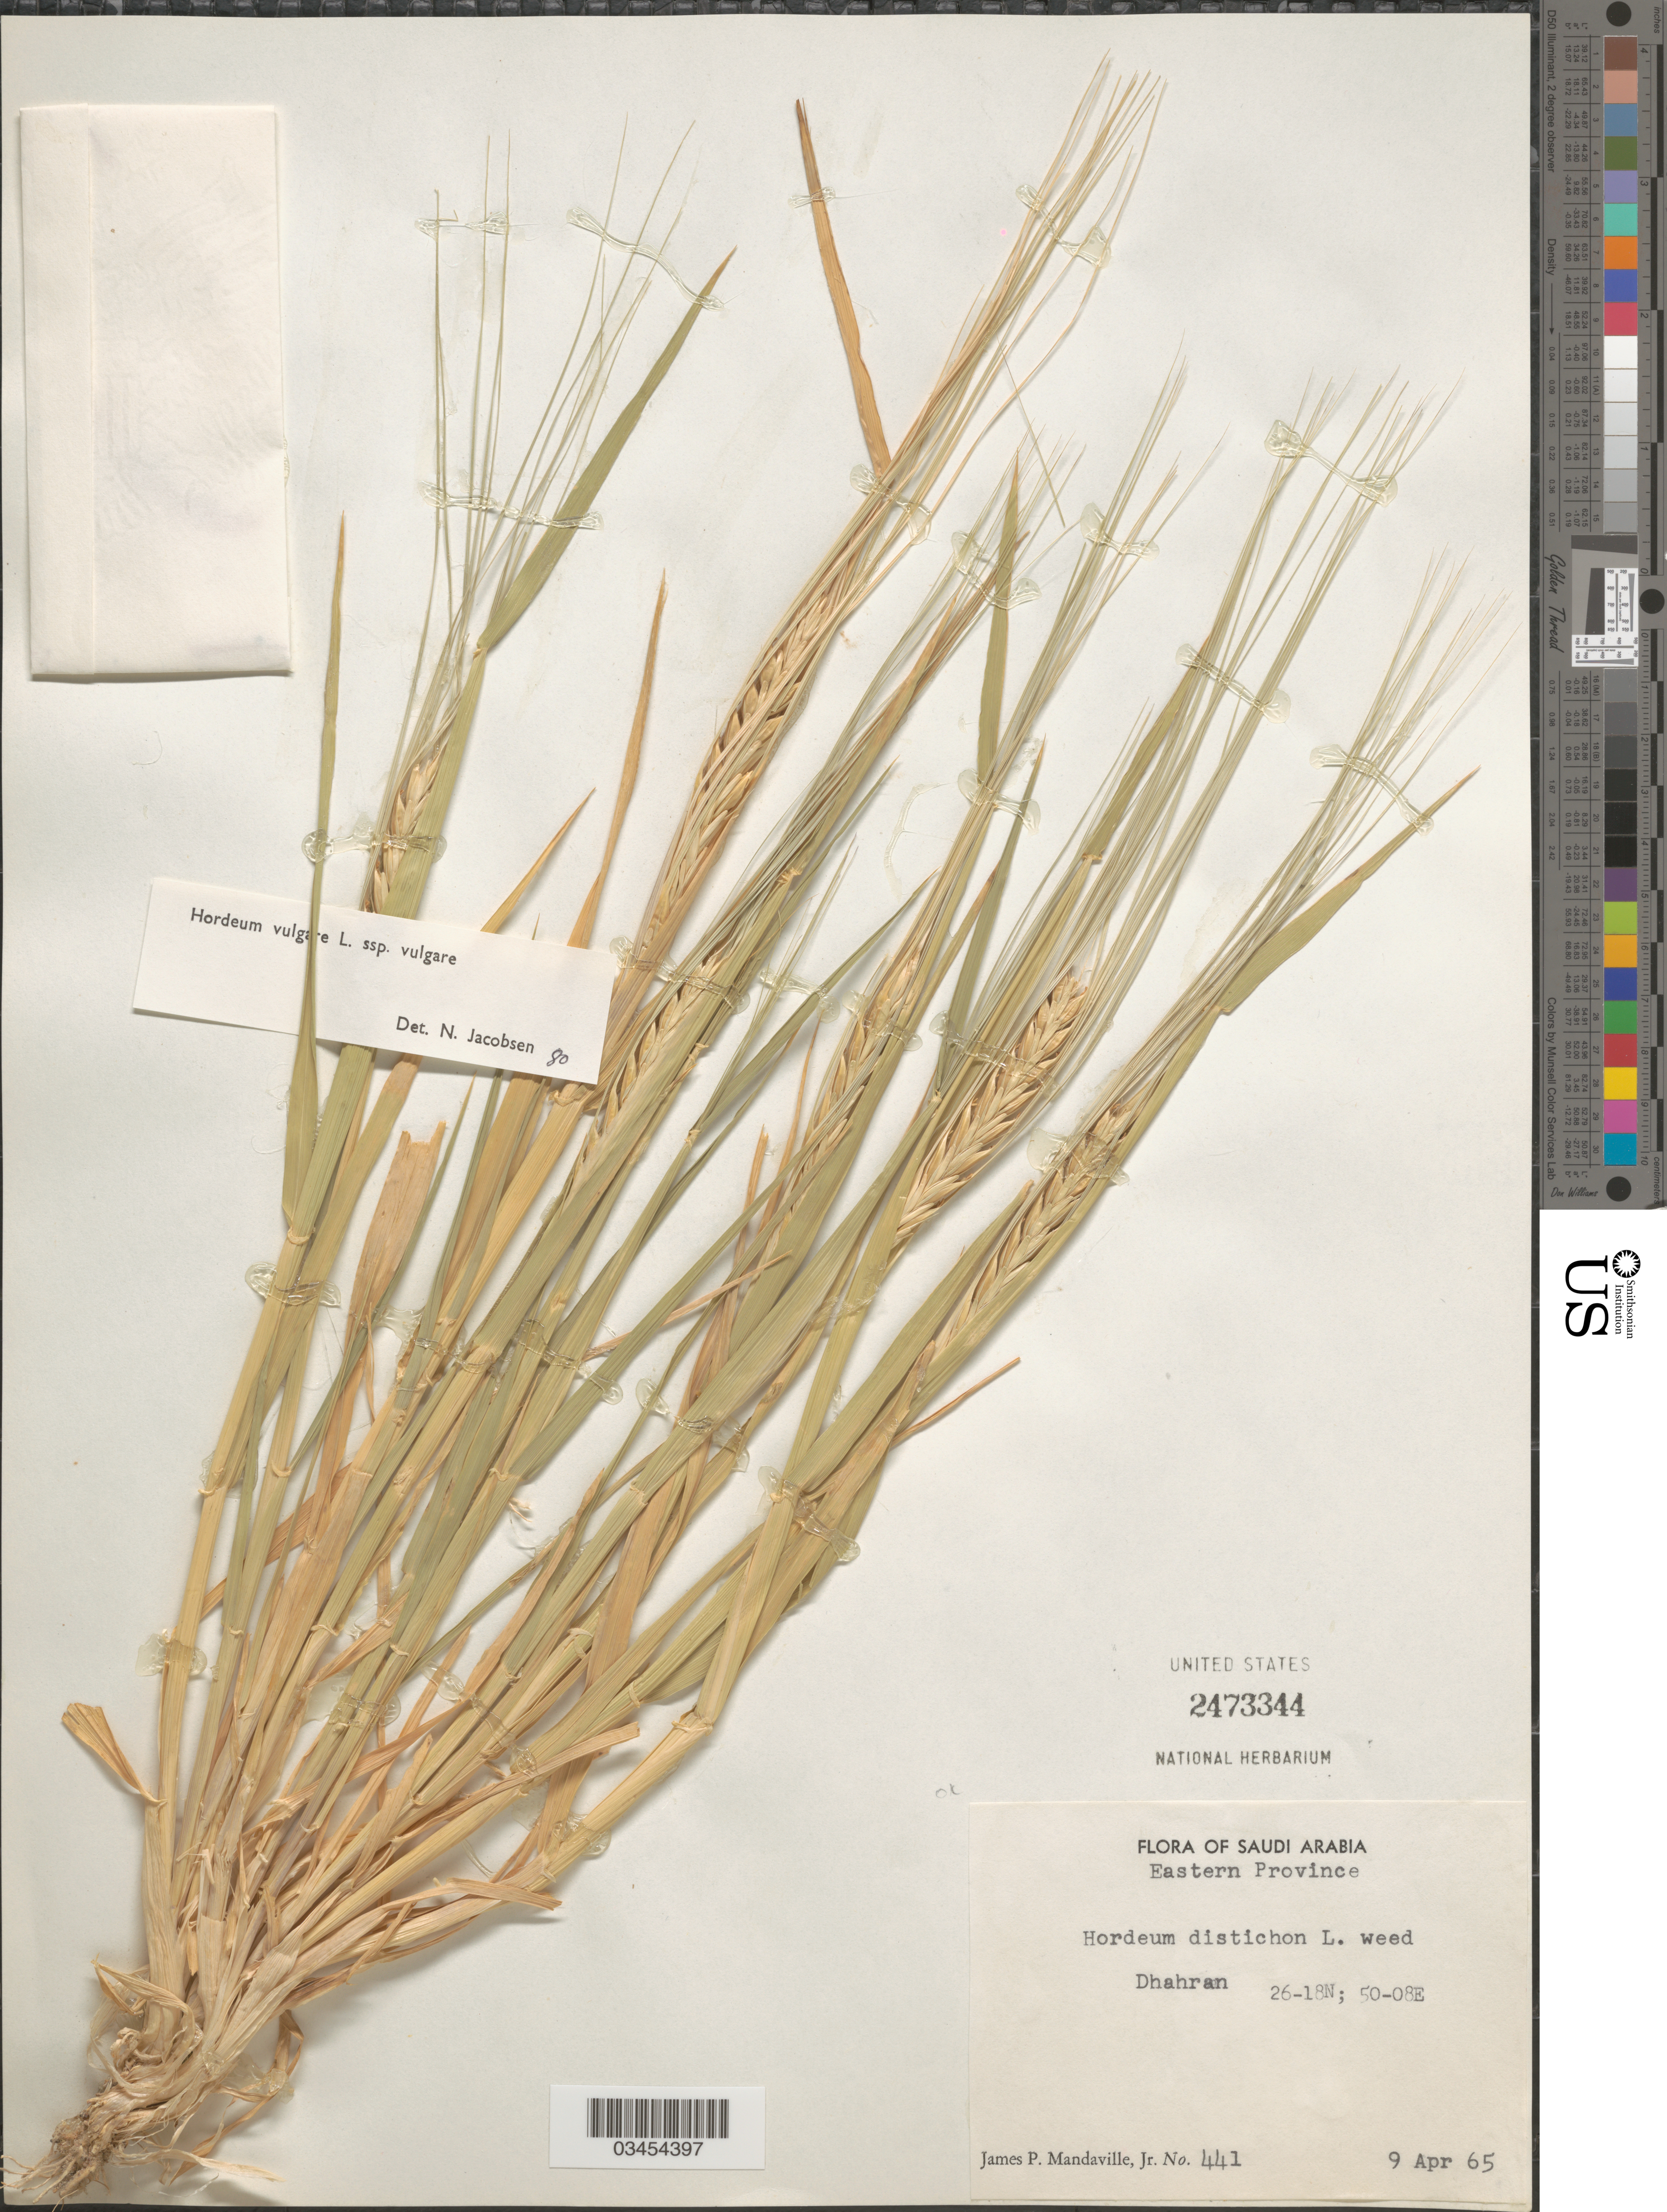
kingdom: Plantae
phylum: Tracheophyta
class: Liliopsida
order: Poales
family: Poaceae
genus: Hordeum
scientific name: Hordeum vulgare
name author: L.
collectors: J. Mandaville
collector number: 441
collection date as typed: Transcribed d/m/y: 9/4/65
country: Saudi Arabia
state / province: Ash Sharqiyah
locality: Eastern Province. Dhahran.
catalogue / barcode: US 2473344